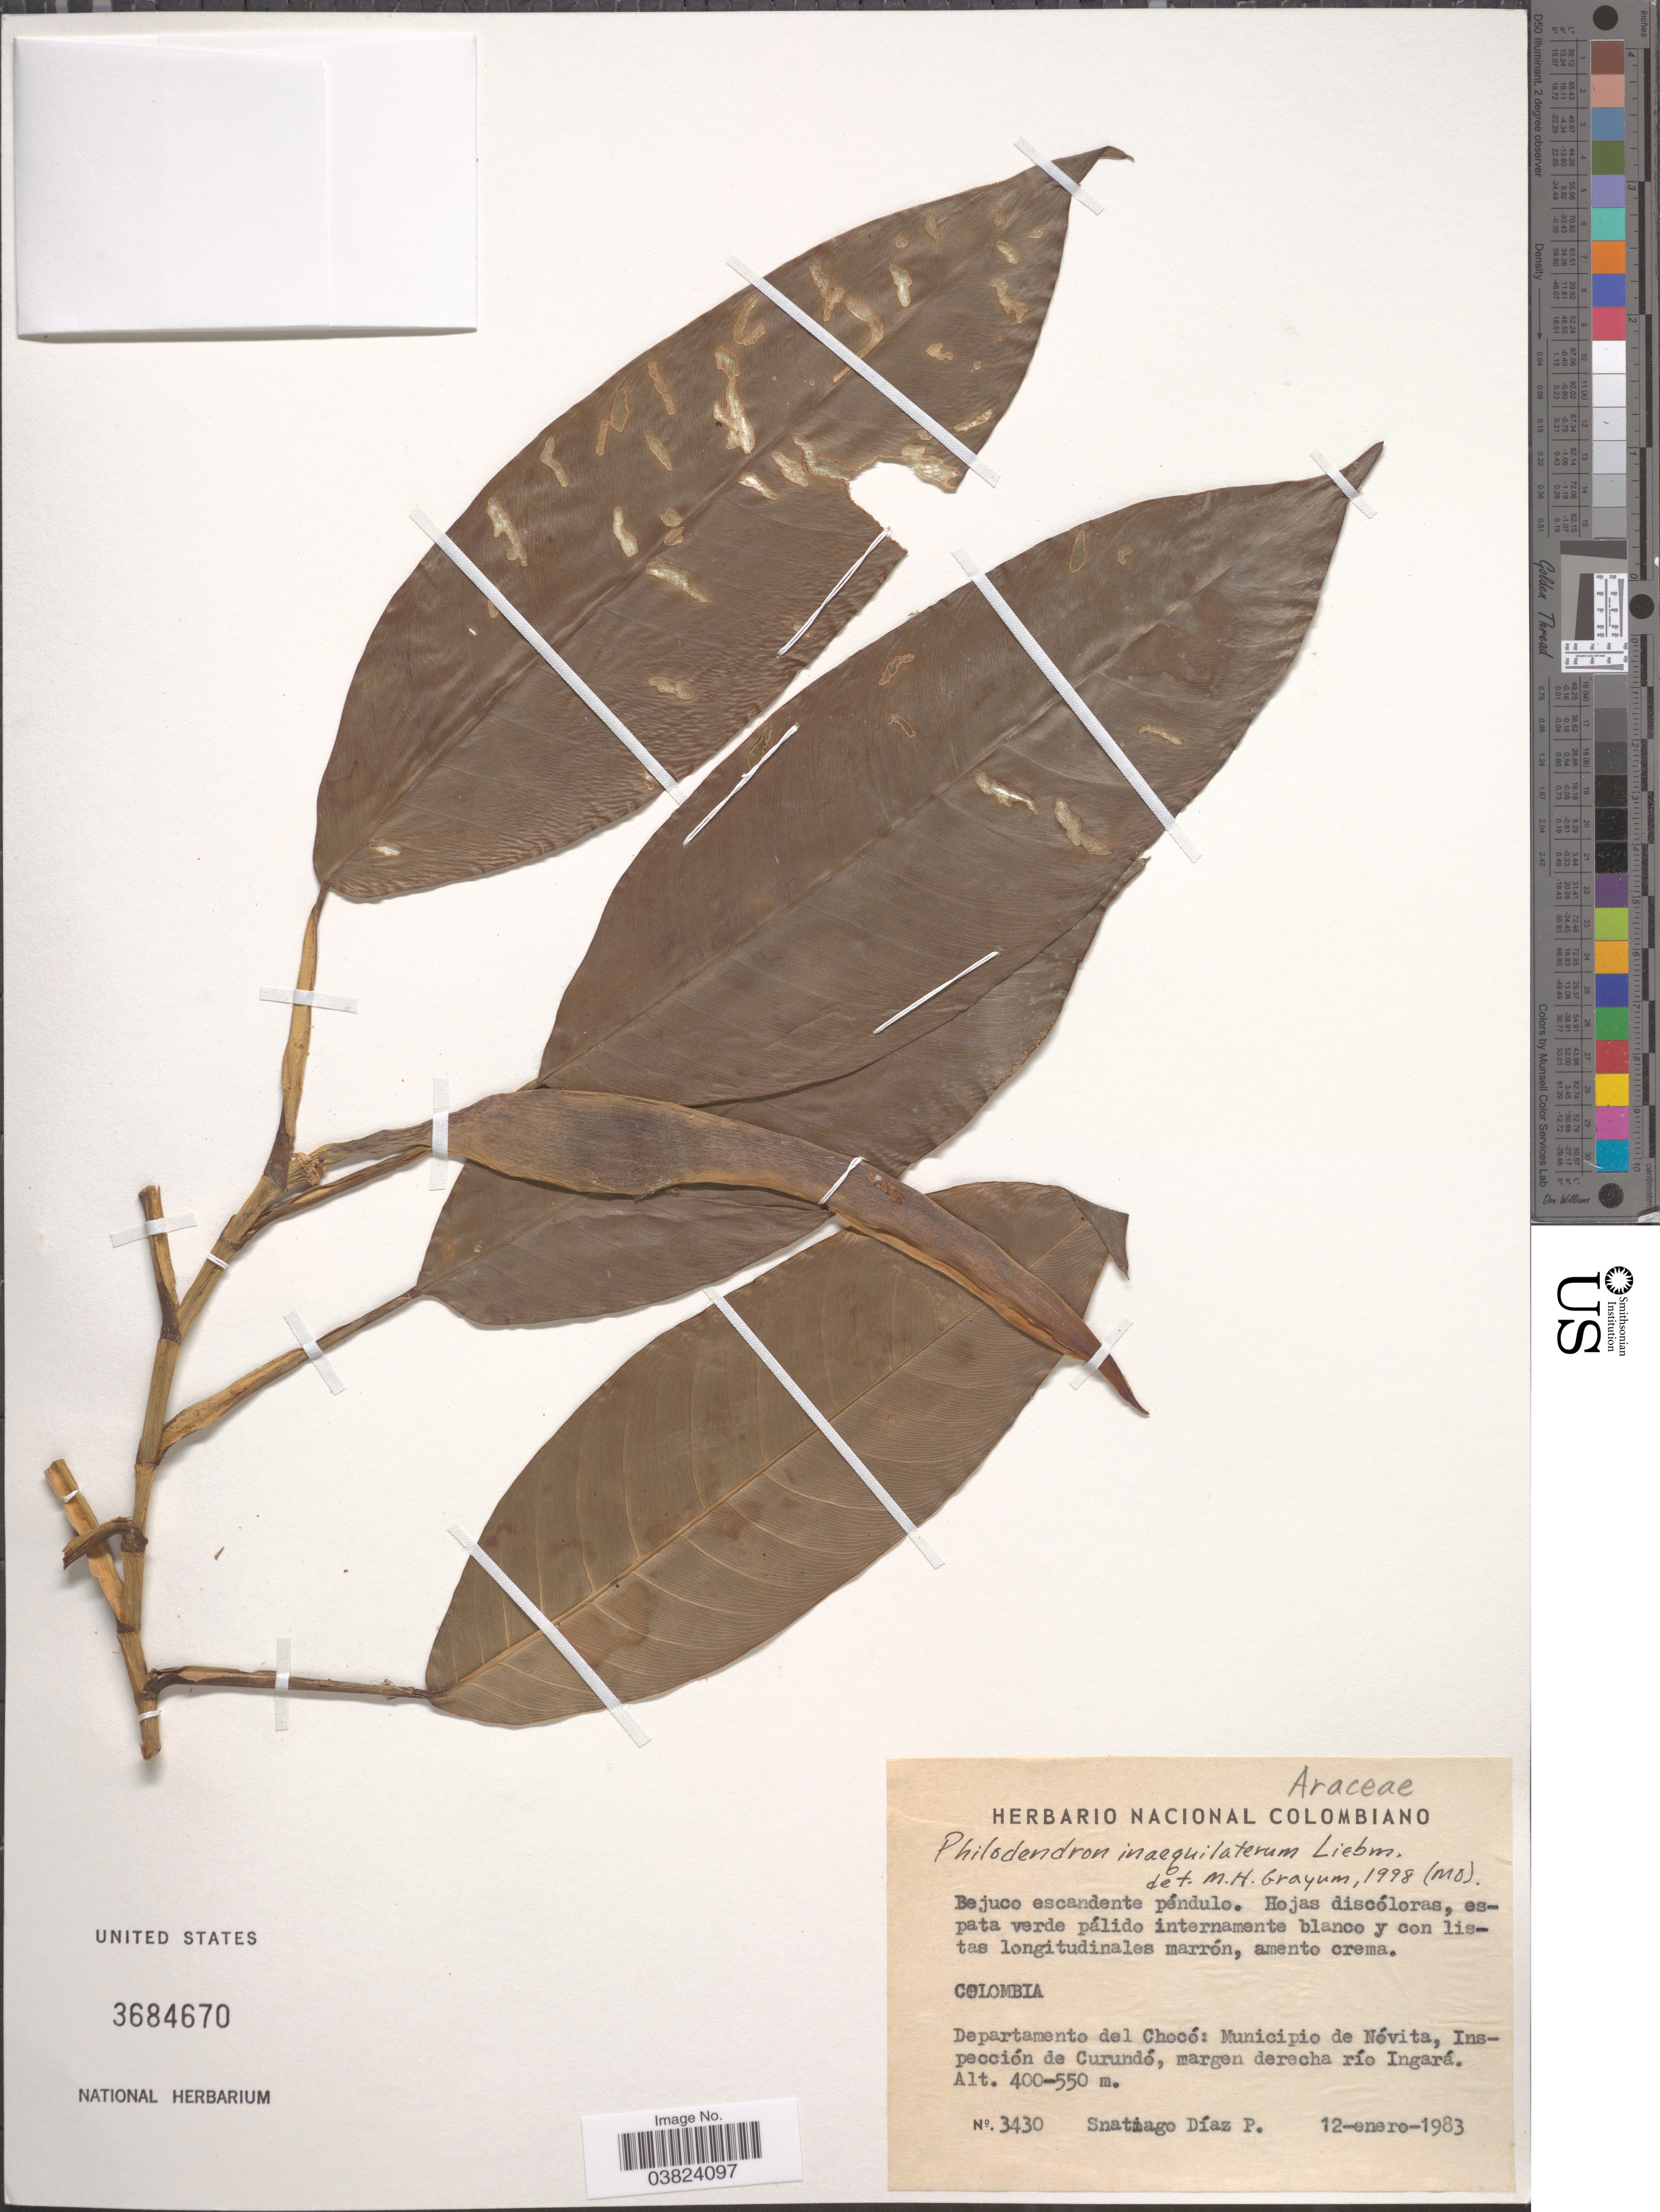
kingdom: Plantae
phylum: Tracheophyta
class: Liliopsida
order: Alismatales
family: Araceae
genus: Philodendron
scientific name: Philodendron inaequilaterum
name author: Liebm.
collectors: S. Diaz P.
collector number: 3430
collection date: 1983-01-12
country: Colombia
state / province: Chocó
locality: Departamento del Chocó: Municipio de Névita, Inspección de Curundé, margen derecha río Ingará.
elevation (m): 400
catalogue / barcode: US 3684670